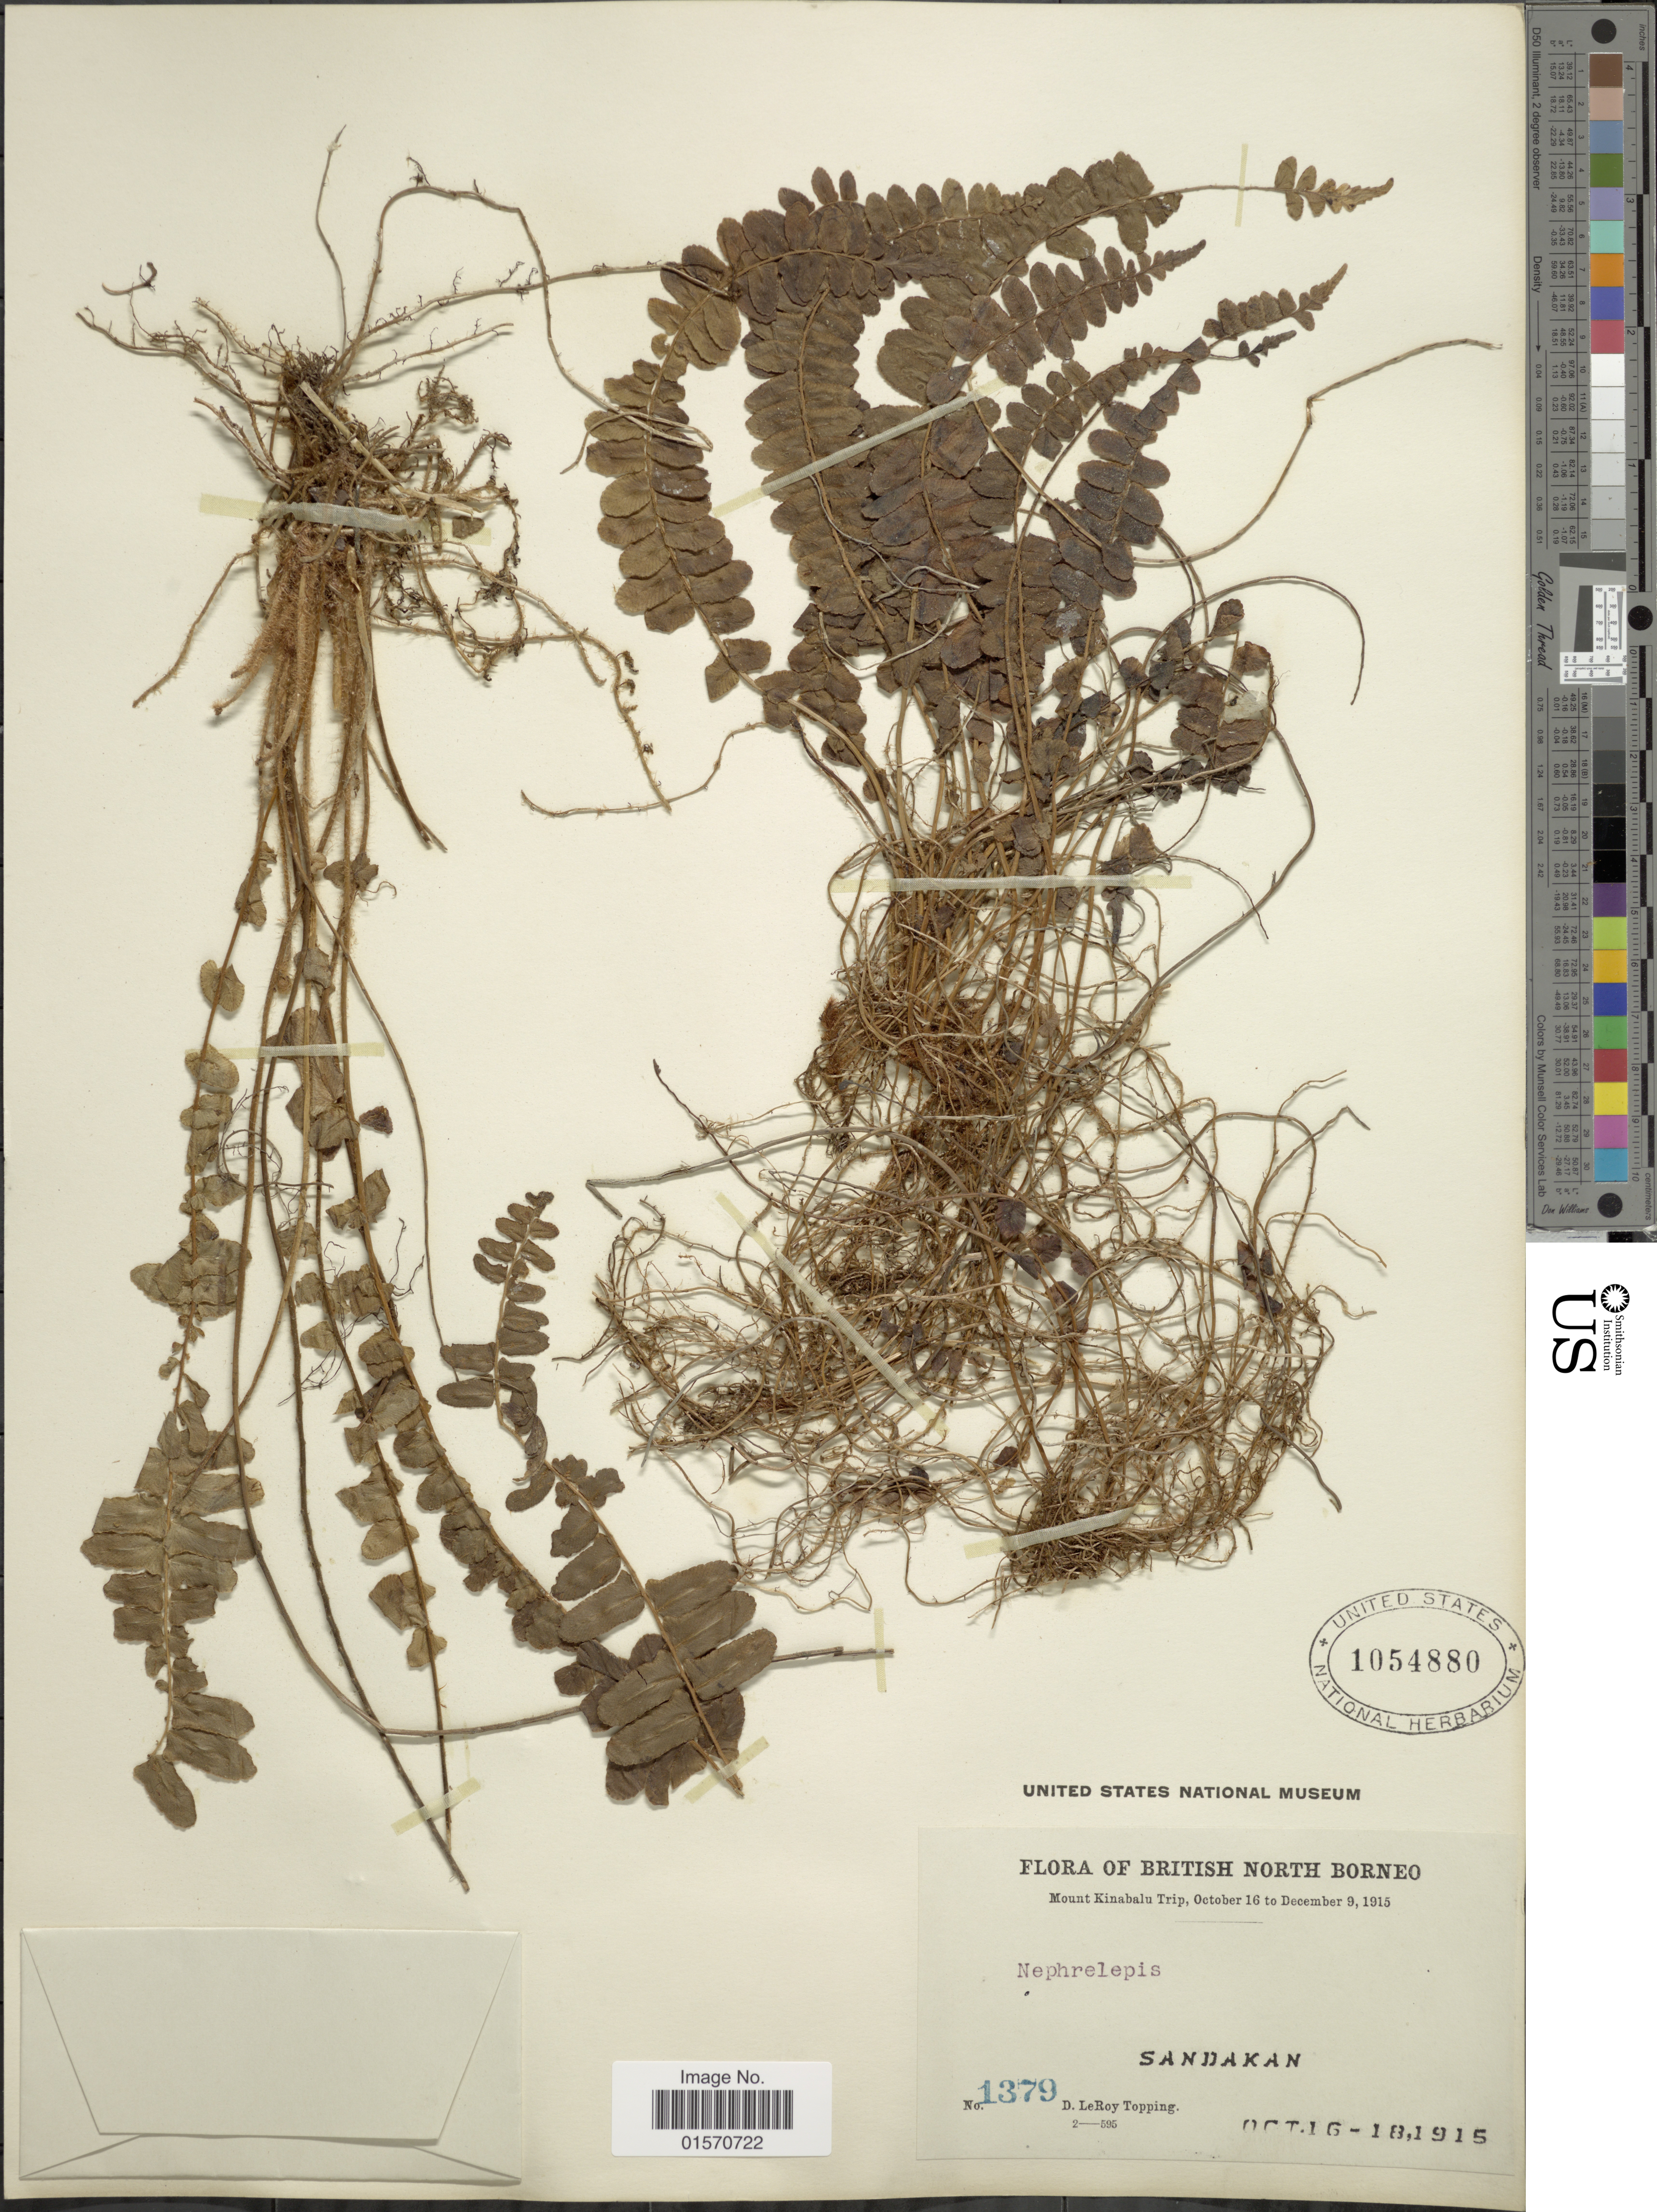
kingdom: Plantae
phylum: Tracheophyta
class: Polypodiopsida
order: Polypodiales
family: Nephrolepidaceae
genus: Nephrolepis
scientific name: Nephrolepis radicans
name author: (Burm.) Kuhn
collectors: D. L. Topping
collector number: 1379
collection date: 1915-10-16/1915-10-18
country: Malaysia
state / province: Sabah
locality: British North Borneo. Mount Kinabalu. Sandakan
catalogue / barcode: US 1054880